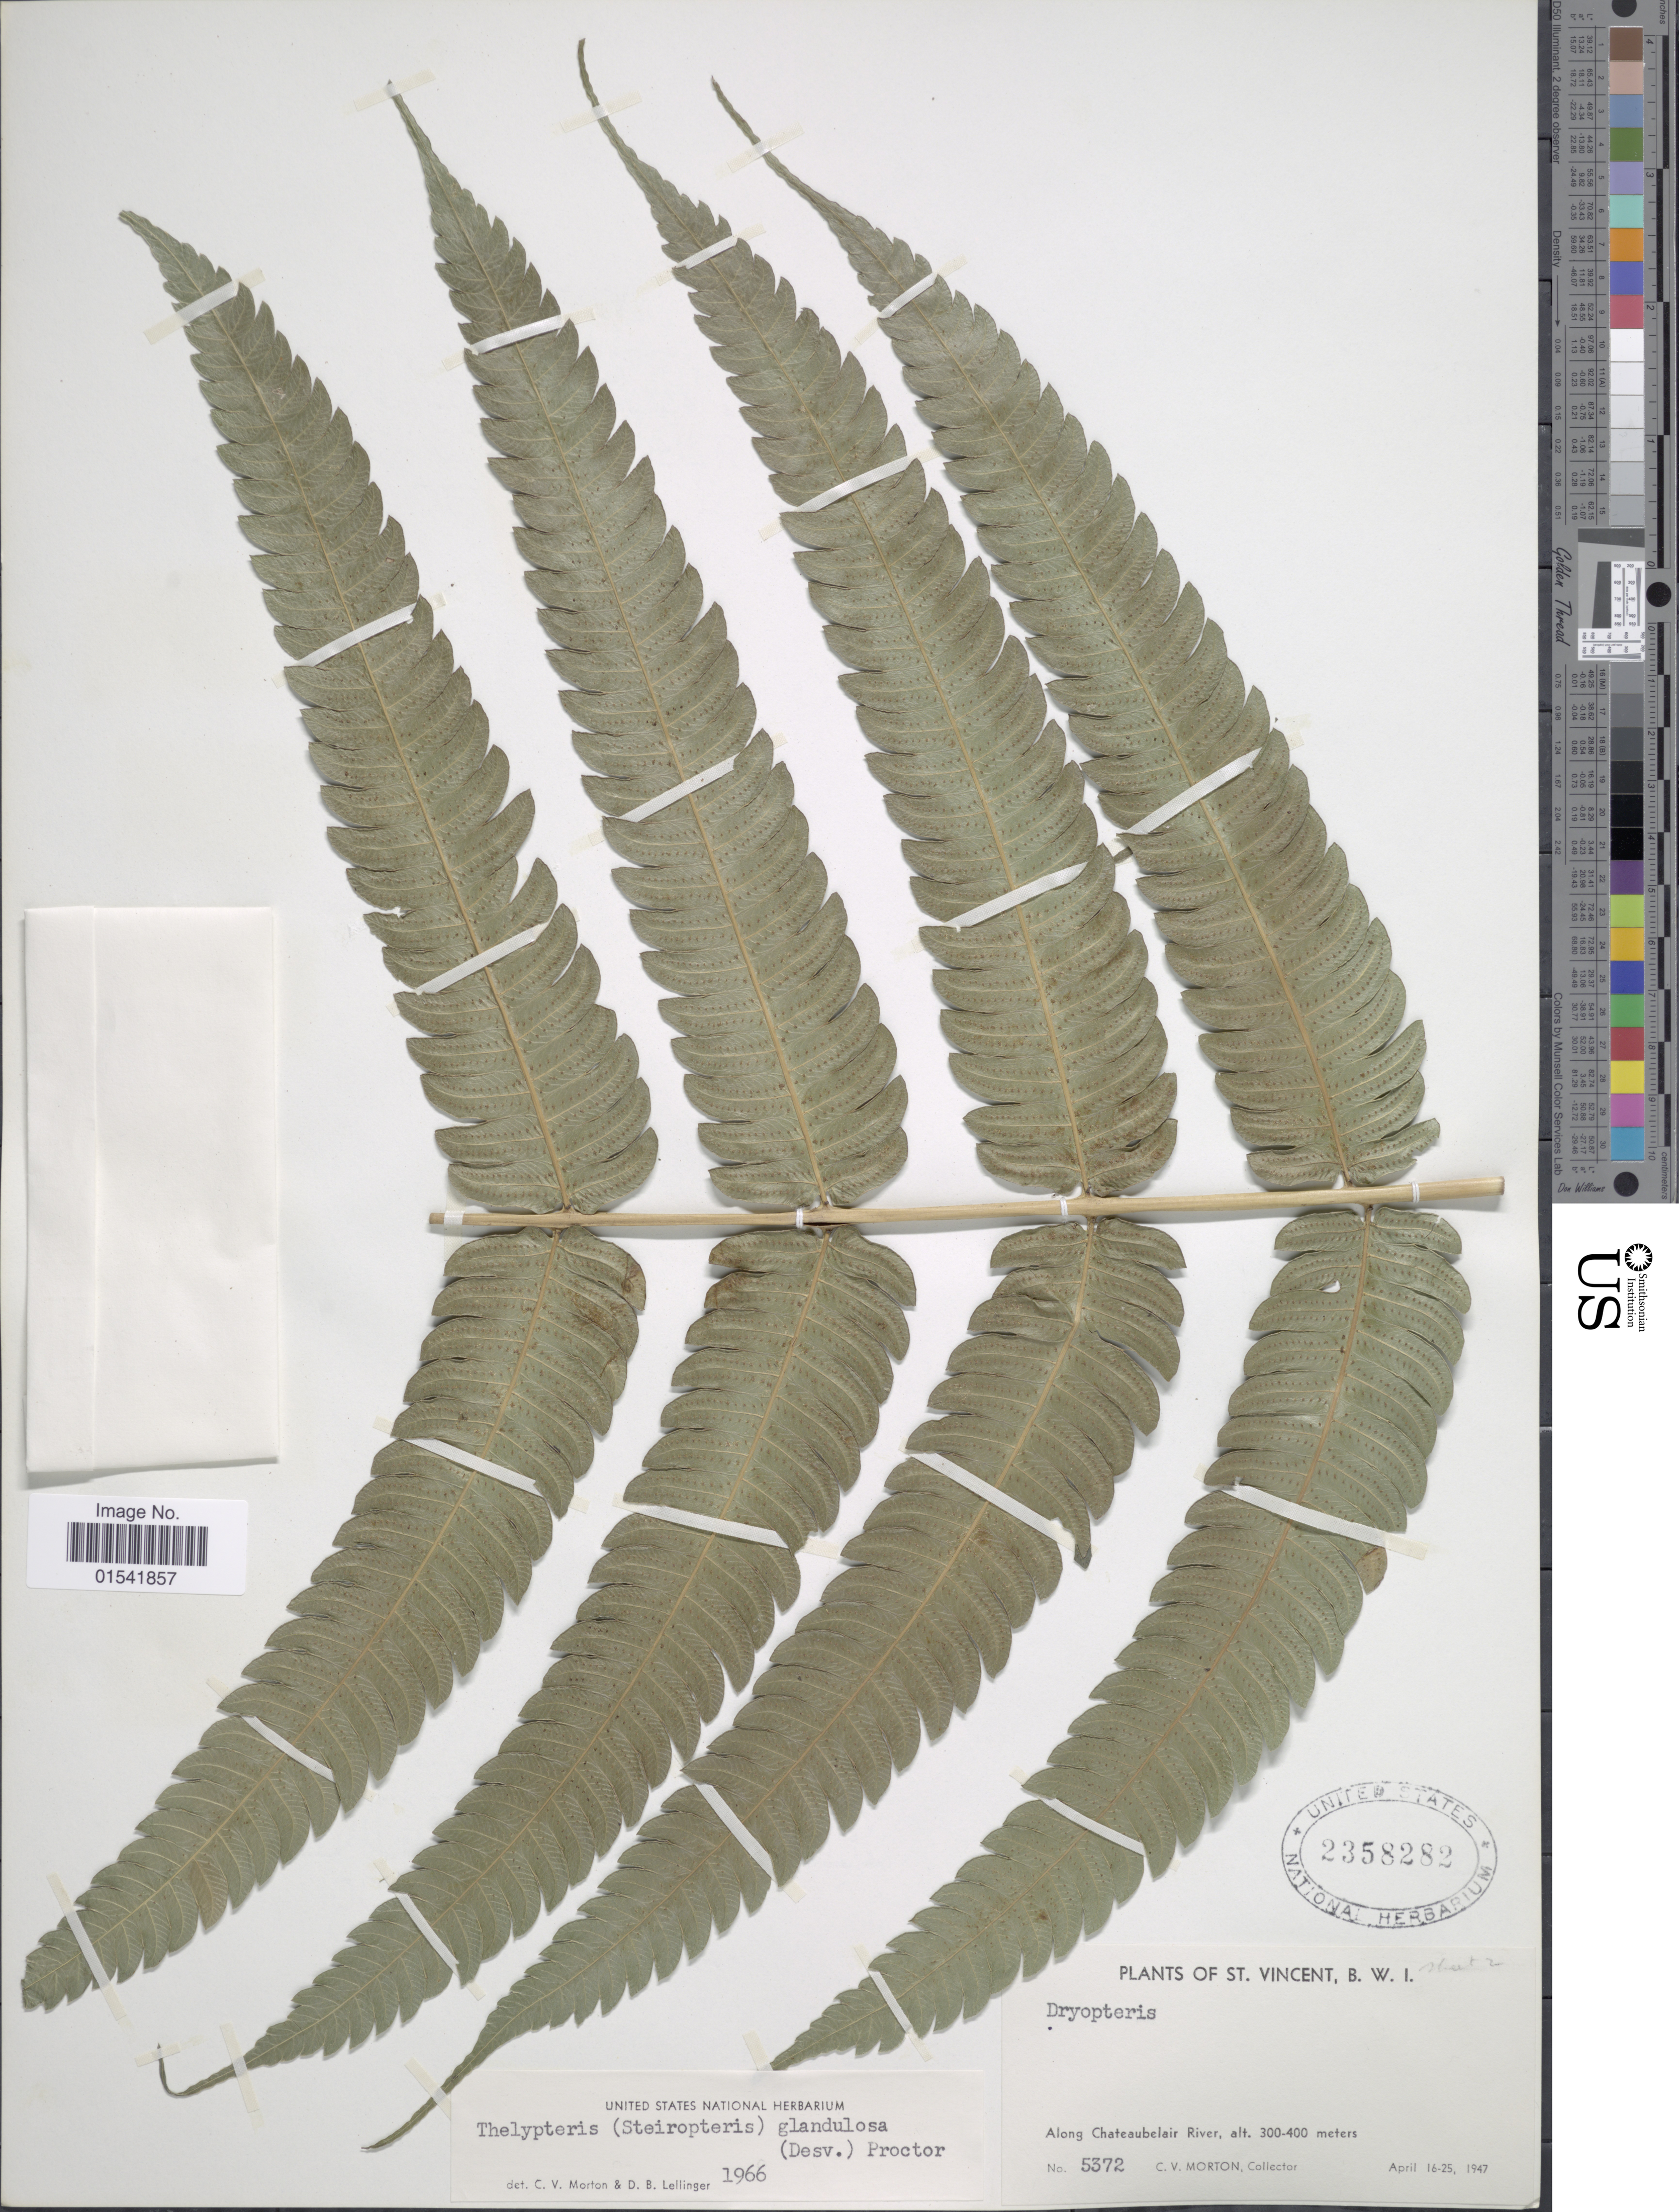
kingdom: Plantae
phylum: Tracheophyta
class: Polypodiopsida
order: Polypodiales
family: Thelypteridaceae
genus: Steiropteris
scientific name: Steiropteris glandulosa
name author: (Hook. f.) Pic. Serm.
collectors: C. V. Morton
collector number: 5372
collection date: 1947-04-16/1947-04-25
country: St. Vincent - Grenadines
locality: St. Vincent, B.W.I., Along Chateaubelair River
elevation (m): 300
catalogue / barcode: US 2358282